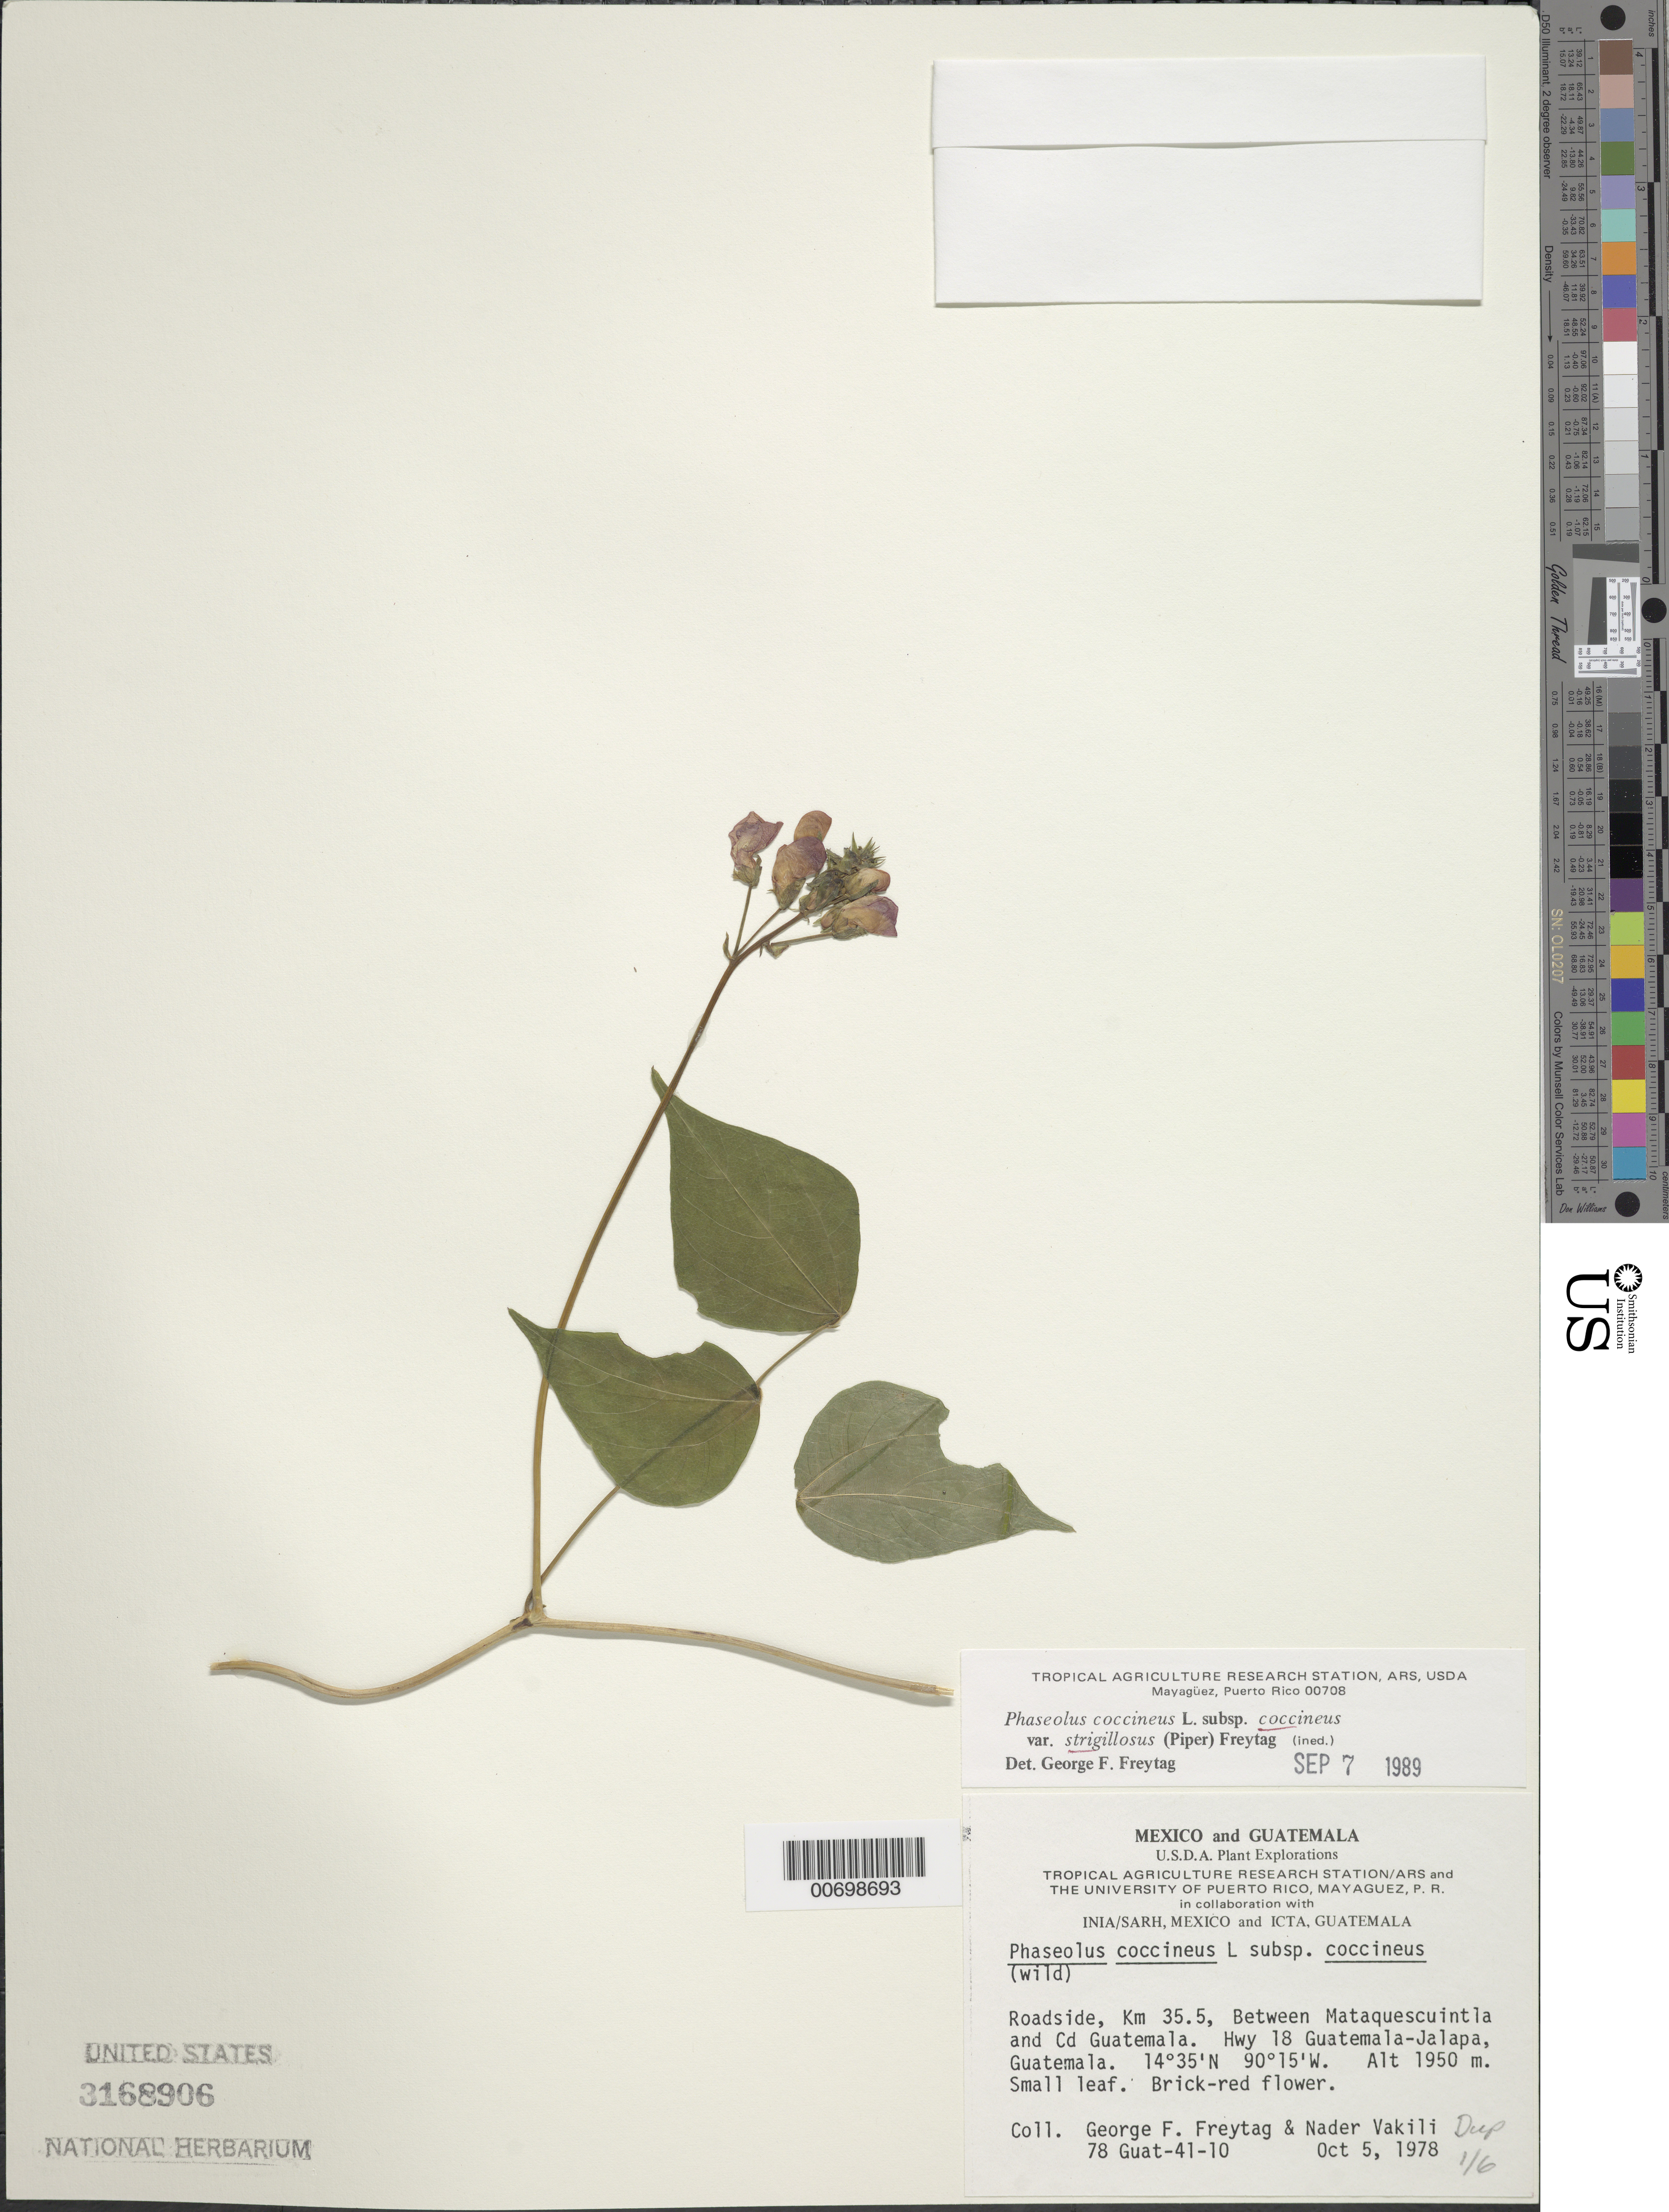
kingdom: Plantae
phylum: Tracheophyta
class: Magnoliopsida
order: Fabales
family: Fabaceae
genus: Phaseolus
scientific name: Phaseolus coccineus var. strigillosus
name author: (Piper) Freytag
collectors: G. F. Freytag & N. Vakili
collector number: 78-Guat-41-10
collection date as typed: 10 May 1978 or 05 Oct 1978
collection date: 1978-05-10 or 1978-10-05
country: Guatemala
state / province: Guatemala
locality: Roadside km 35.5, between Mataquescuintla and Cd. Guatemala. Hwy 18 Guatemala-Jalapa.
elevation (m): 1950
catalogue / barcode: US 3168906